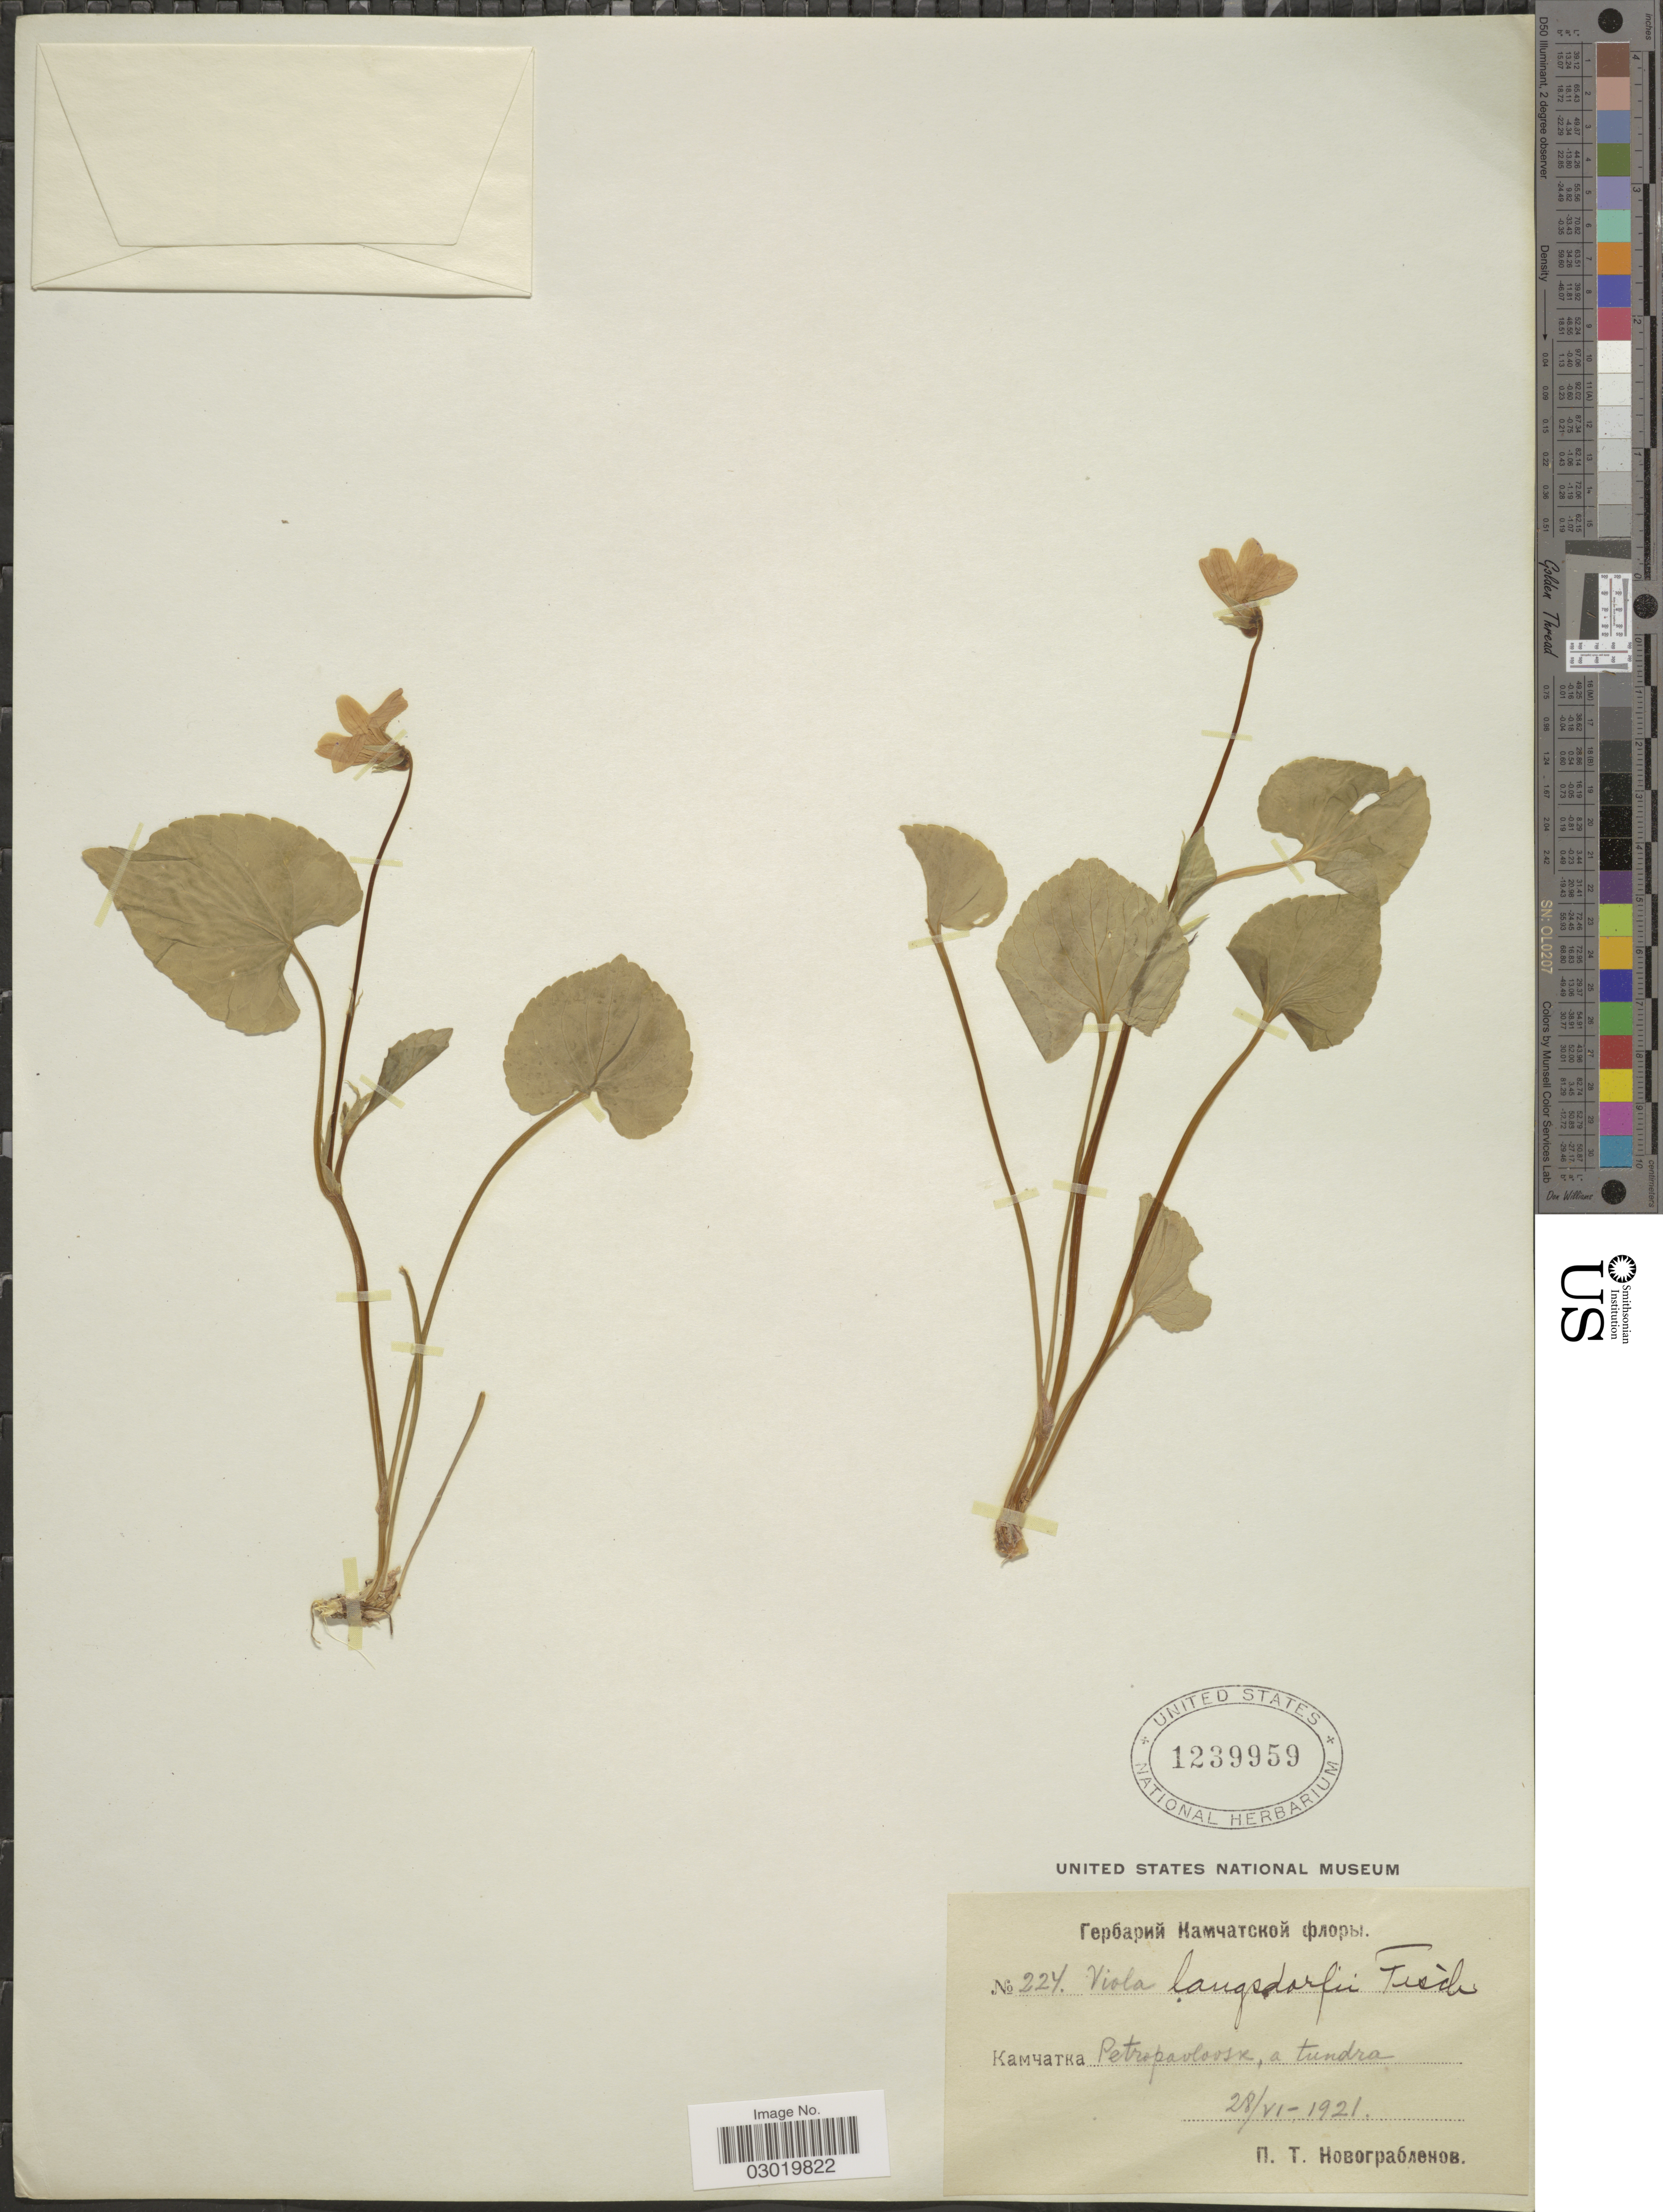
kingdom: Plantae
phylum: Tracheophyta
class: Magnoliopsida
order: Malpighiales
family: Violaceae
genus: Viola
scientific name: Viola langsdorffii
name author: Fisch. ex Ging.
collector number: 224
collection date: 1921-06-28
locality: X Petropavlosse, a tundra.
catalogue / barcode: US 1239959